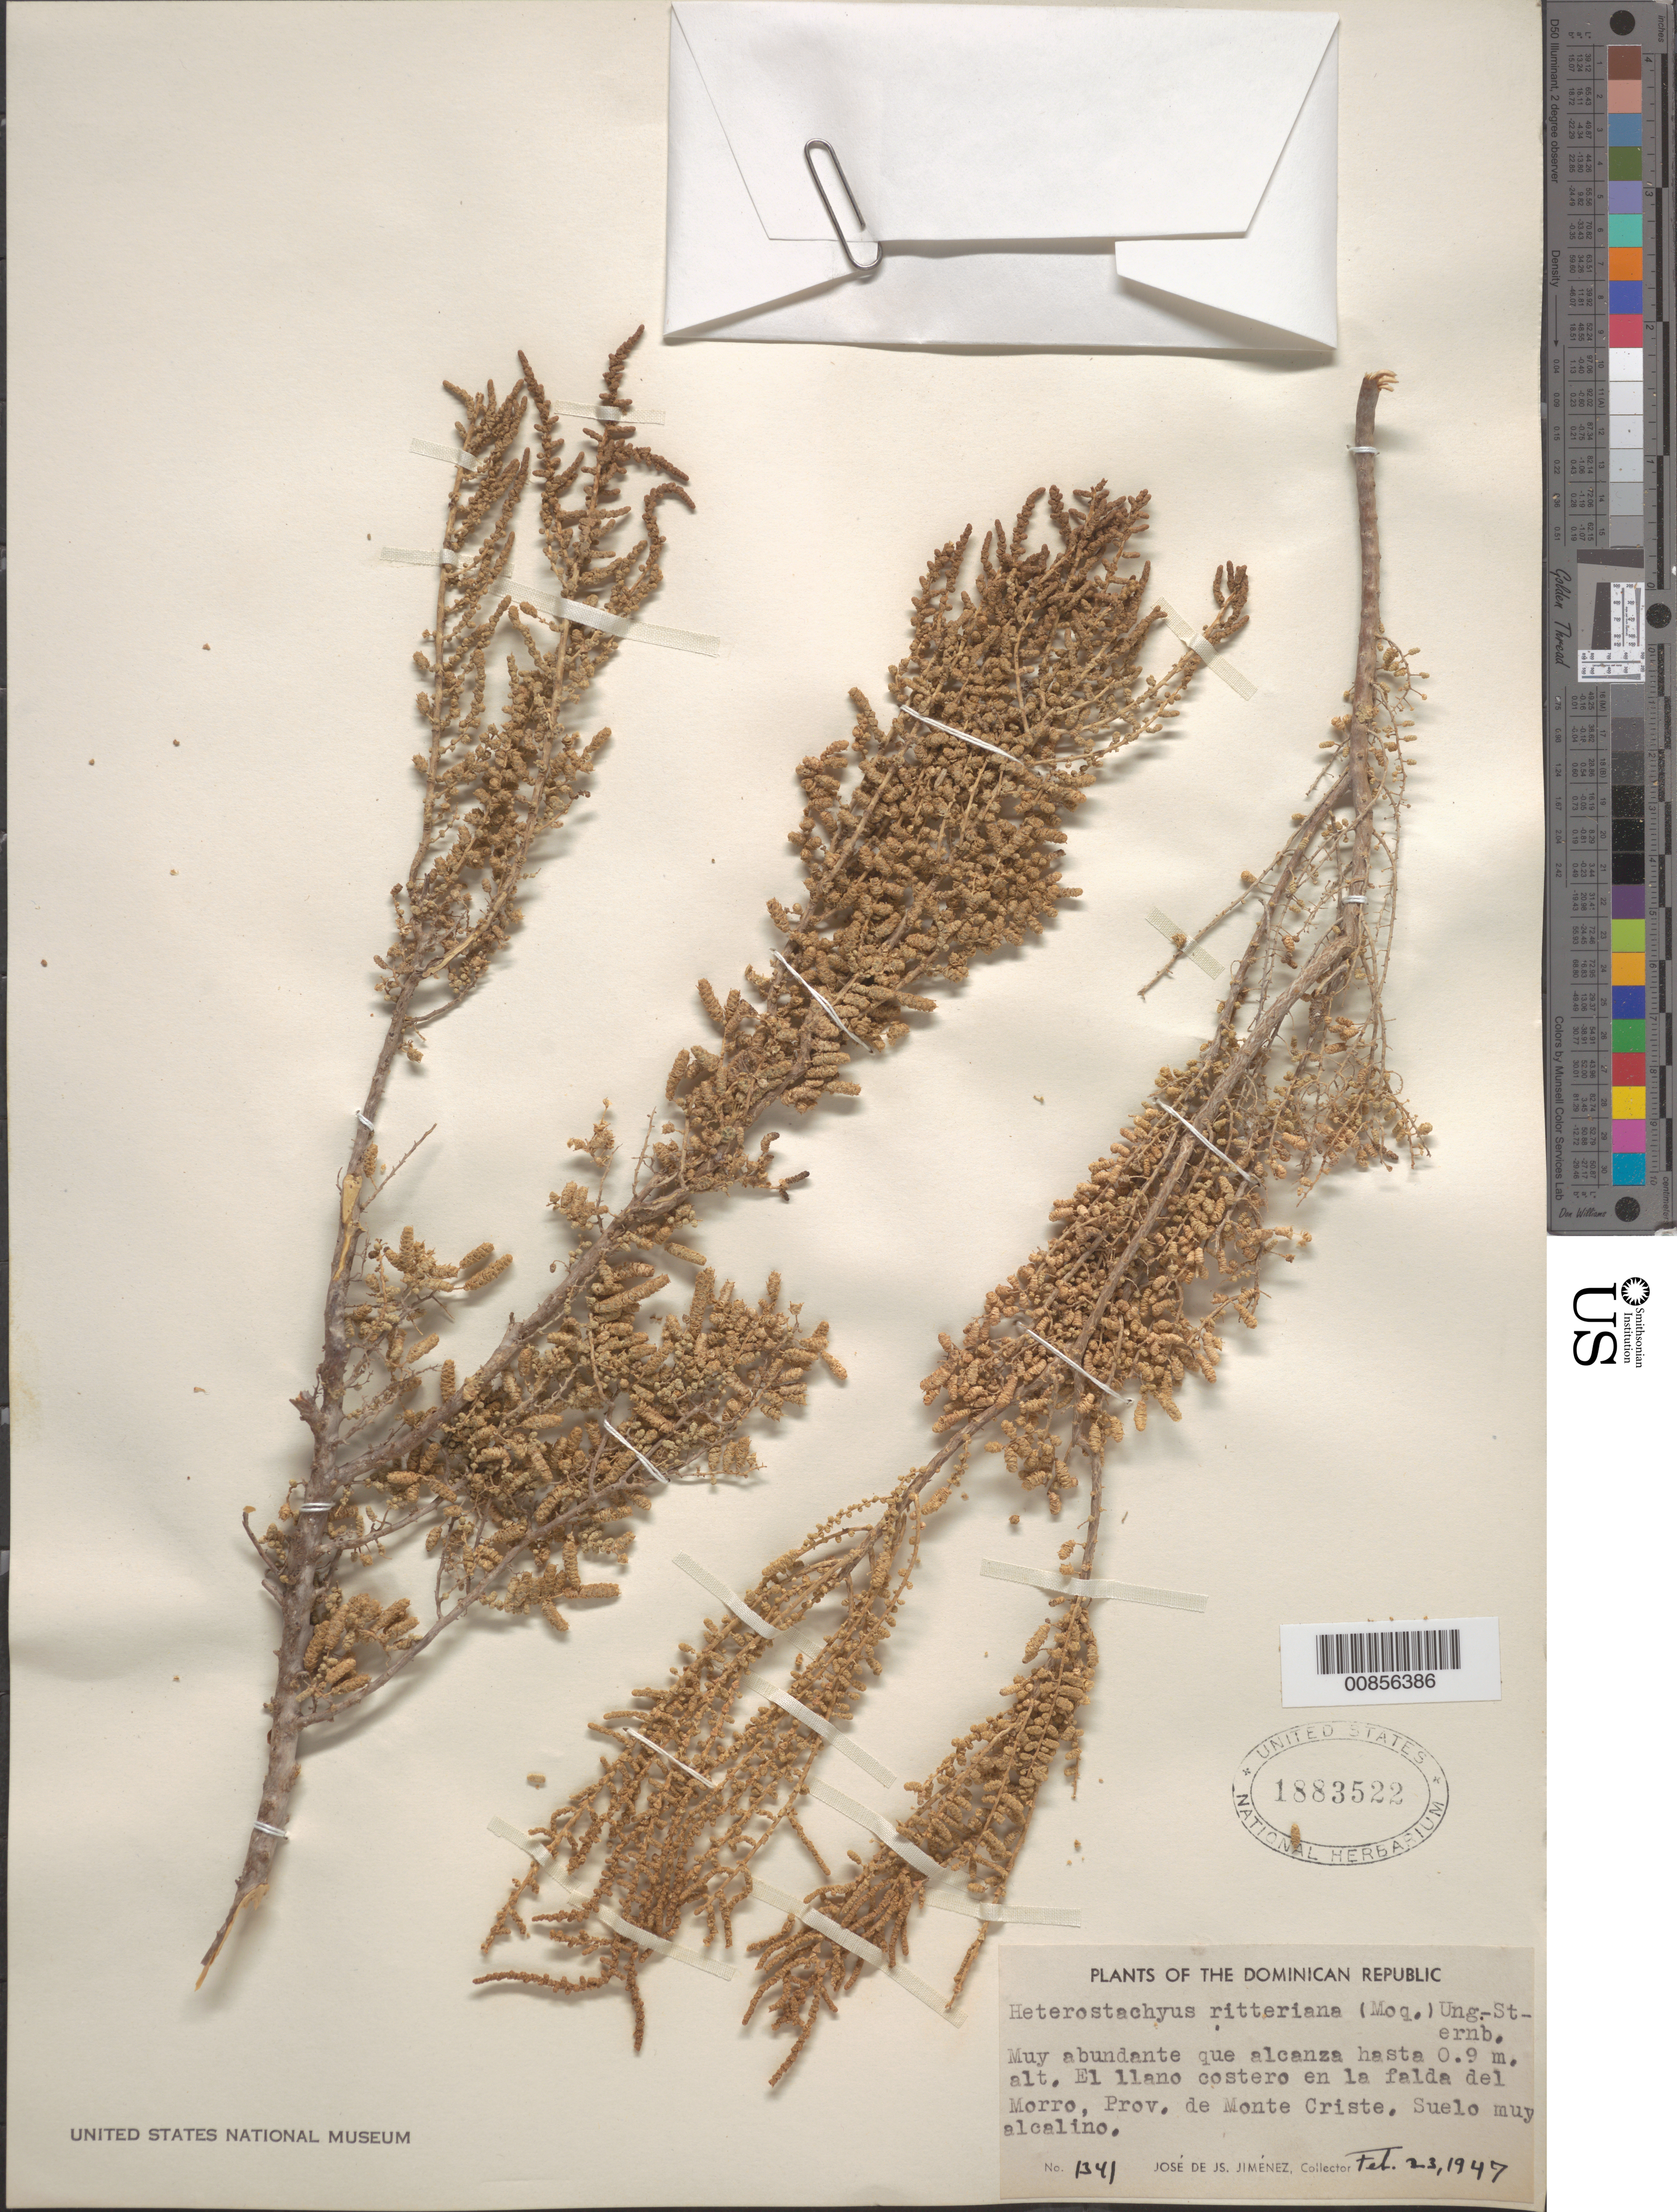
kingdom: Plantae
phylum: Tracheophyta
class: Magnoliopsida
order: Caryophyllales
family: Amaranthaceae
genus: Heterostachys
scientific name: Heterostachys ritteriana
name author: (Moq.) Ung.-Sternb.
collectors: J. J. Jiménez Almonte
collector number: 1341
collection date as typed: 23 Feb 1947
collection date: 1947-02-23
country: Dominican Republic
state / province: Monte Cristi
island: Hispaniola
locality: El Llano Costero en la falda del Morro.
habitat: Suelo muy alcalino.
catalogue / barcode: US 1883522